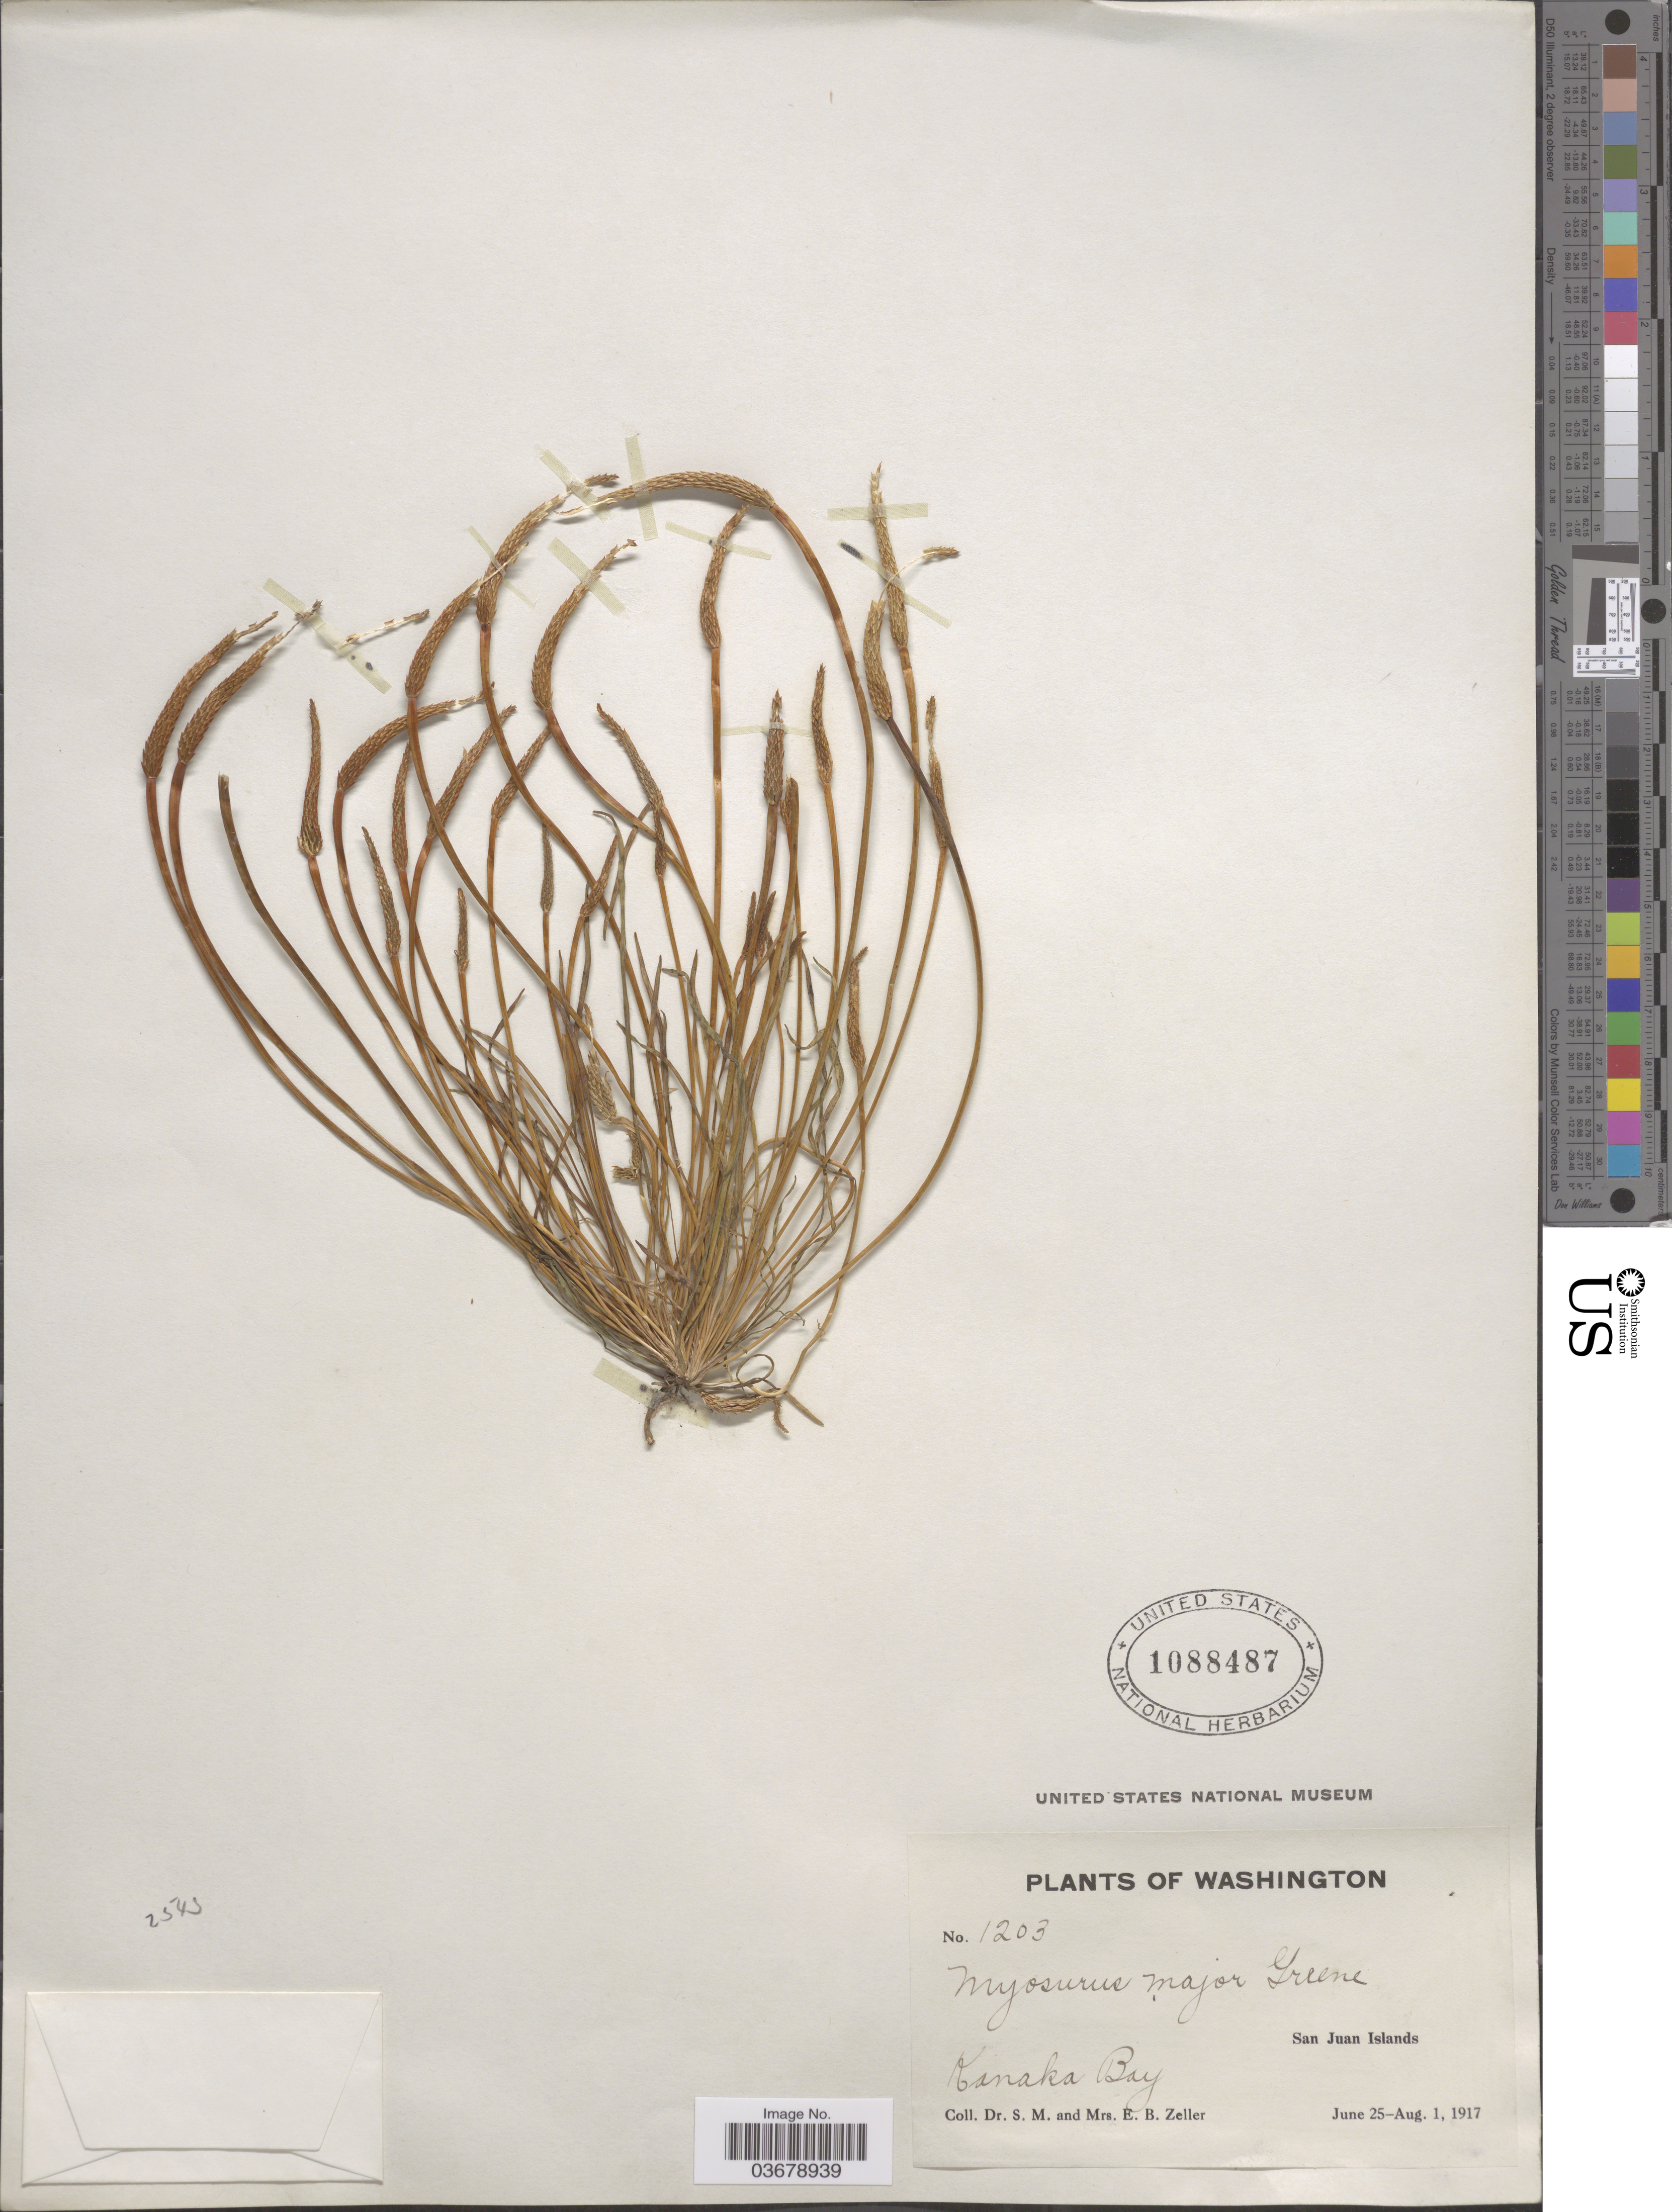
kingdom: Plantae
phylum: Tracheophyta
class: Magnoliopsida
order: Ranunculales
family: Ranunculaceae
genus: Myosurus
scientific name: Myosurus lepturus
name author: (A. Gray) Howell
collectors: S. Zeller & E. Zeller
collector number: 1203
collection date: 1917-06-25/1917-08-01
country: United States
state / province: Washington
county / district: San Juan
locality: San Juan Islands. Kanaka Bay.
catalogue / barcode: US 1088487